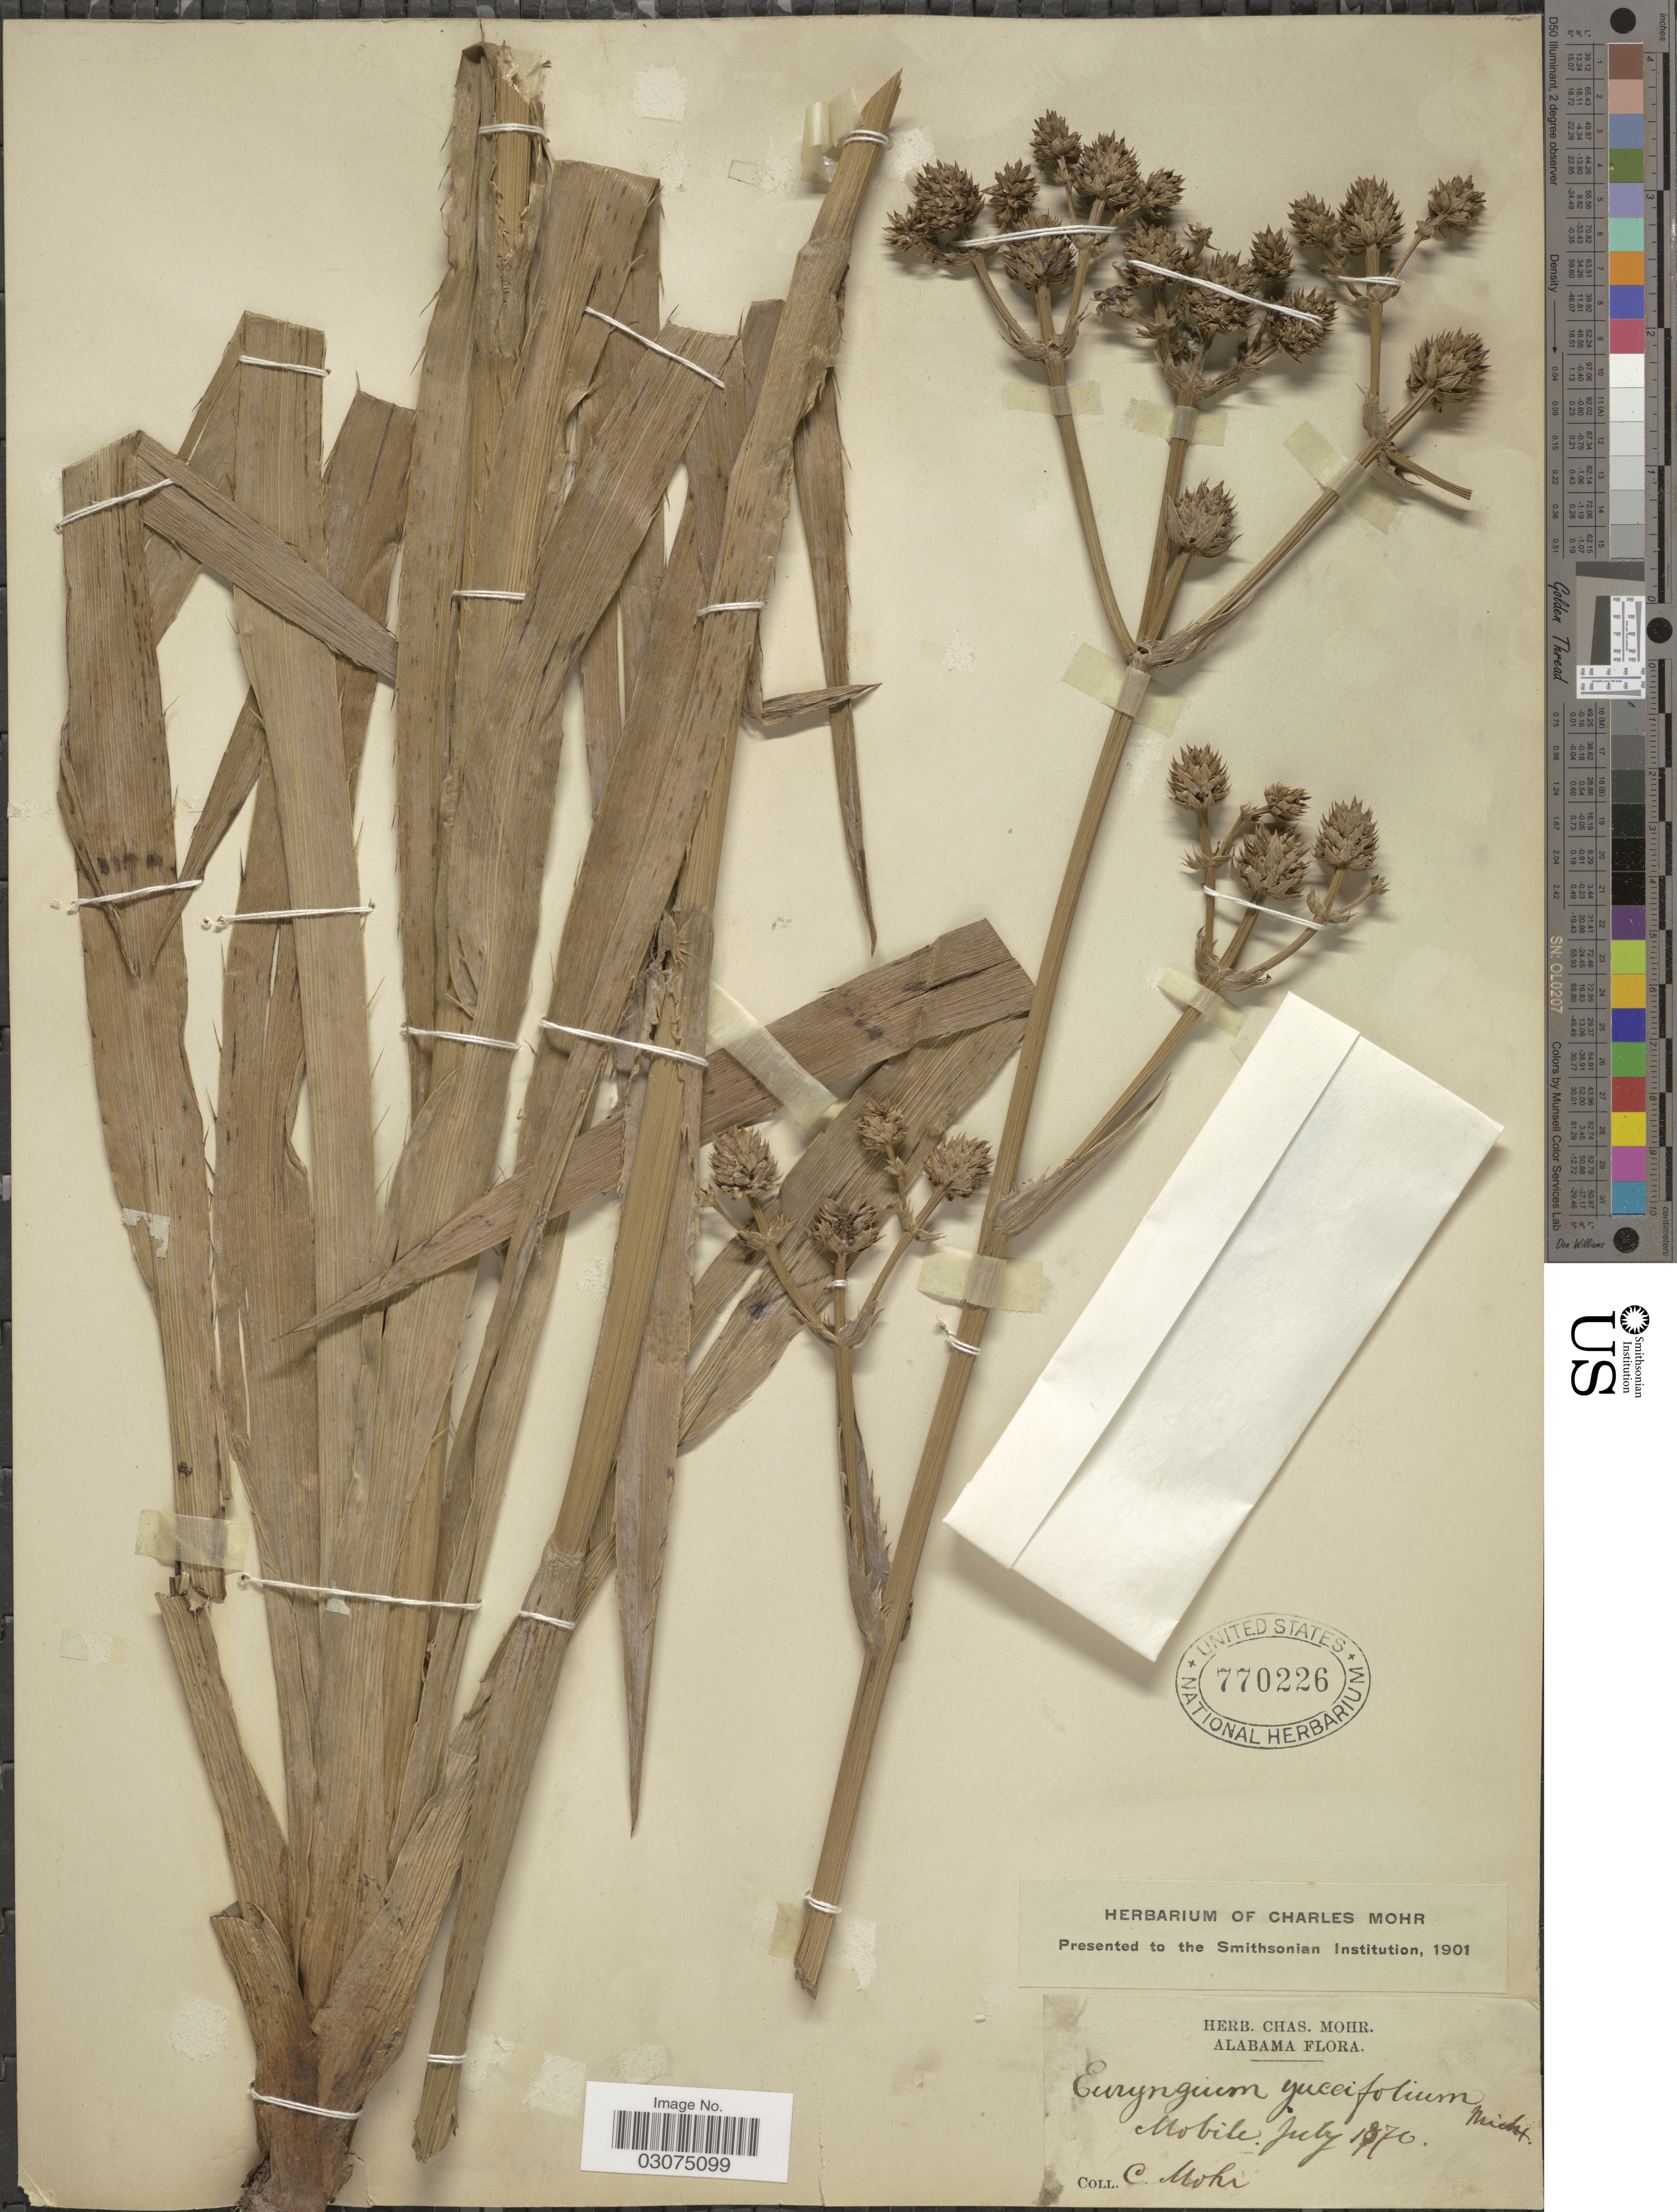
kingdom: Plantae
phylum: Tracheophyta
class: Magnoliopsida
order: Apiales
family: Apiaceae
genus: Eryngium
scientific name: Eryngium yuccifolium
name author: Michx.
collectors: Mohr, C. T. (herbarium)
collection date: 1870-07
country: United States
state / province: Alabama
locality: Mobile.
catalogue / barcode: US 770226